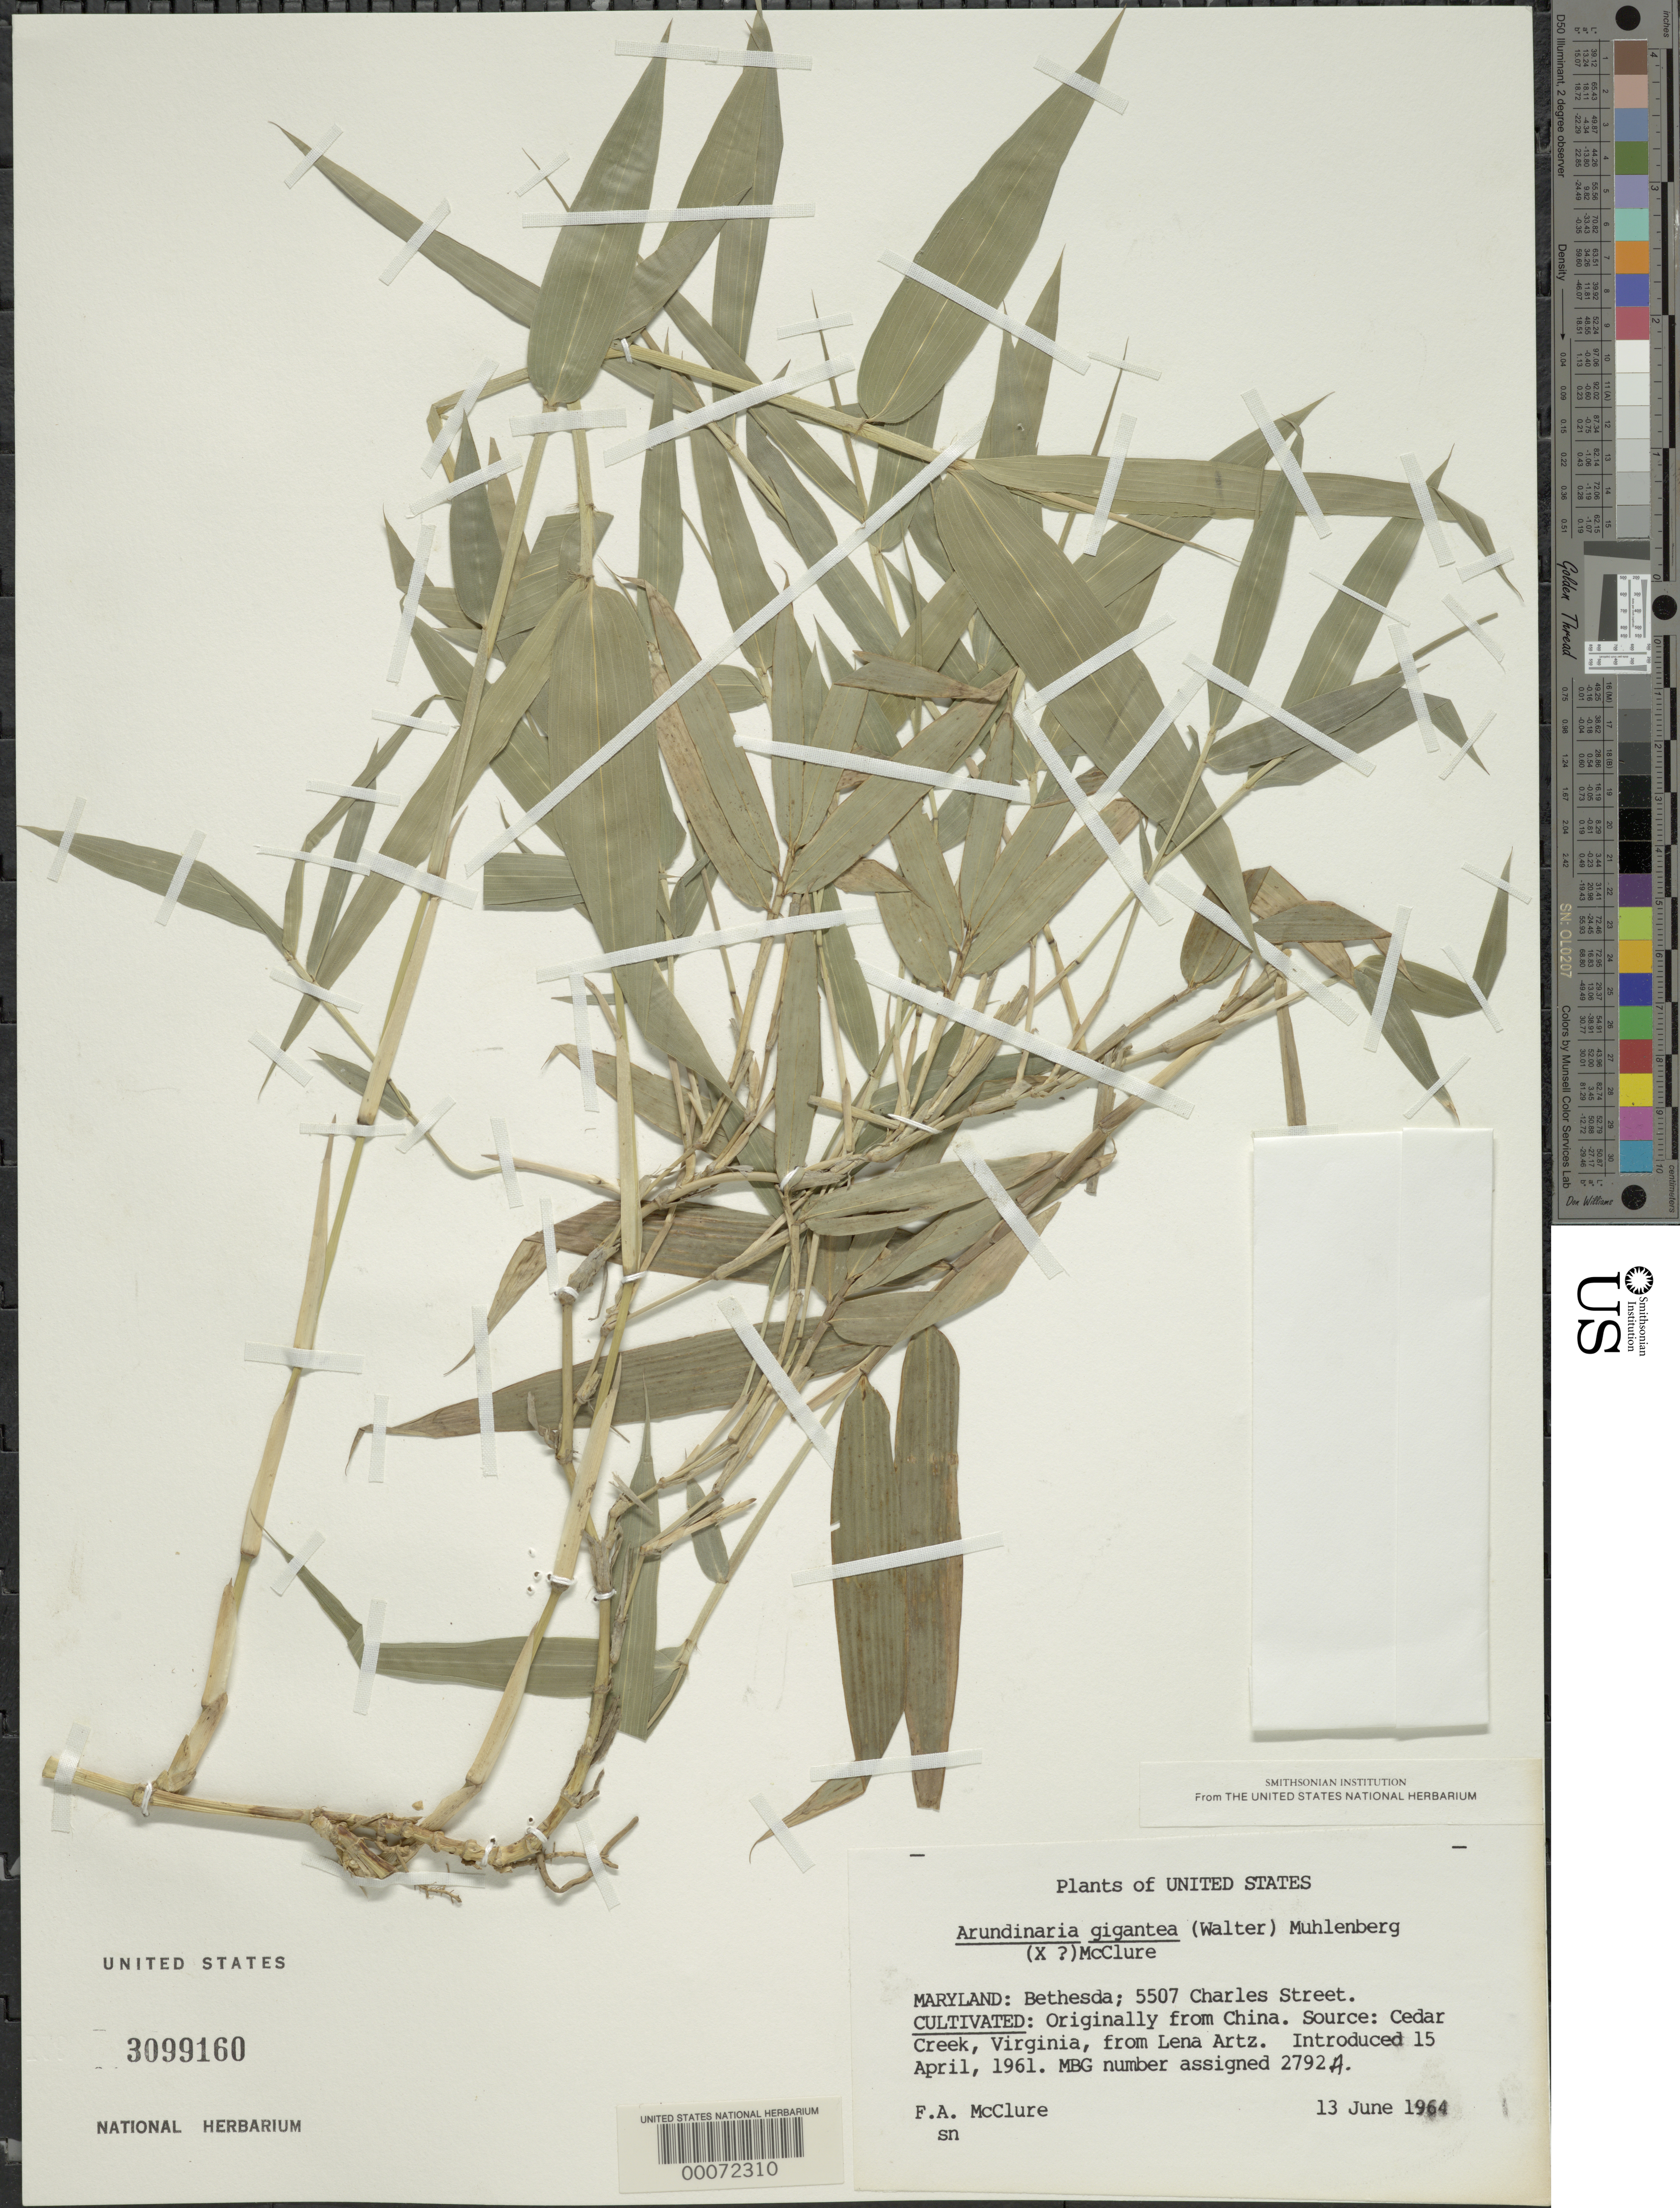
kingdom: Plantae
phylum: Tracheophyta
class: Liliopsida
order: Poales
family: Poaceae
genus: Arundinaria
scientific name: Arundinaria gigantea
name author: (Walter) Muhl.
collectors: F. A. McClure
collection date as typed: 13 Jun 1964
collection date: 1964-06-13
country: United States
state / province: Maryland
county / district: Montgomery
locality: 5507 Charles Street, Bethesda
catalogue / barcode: US 3099160